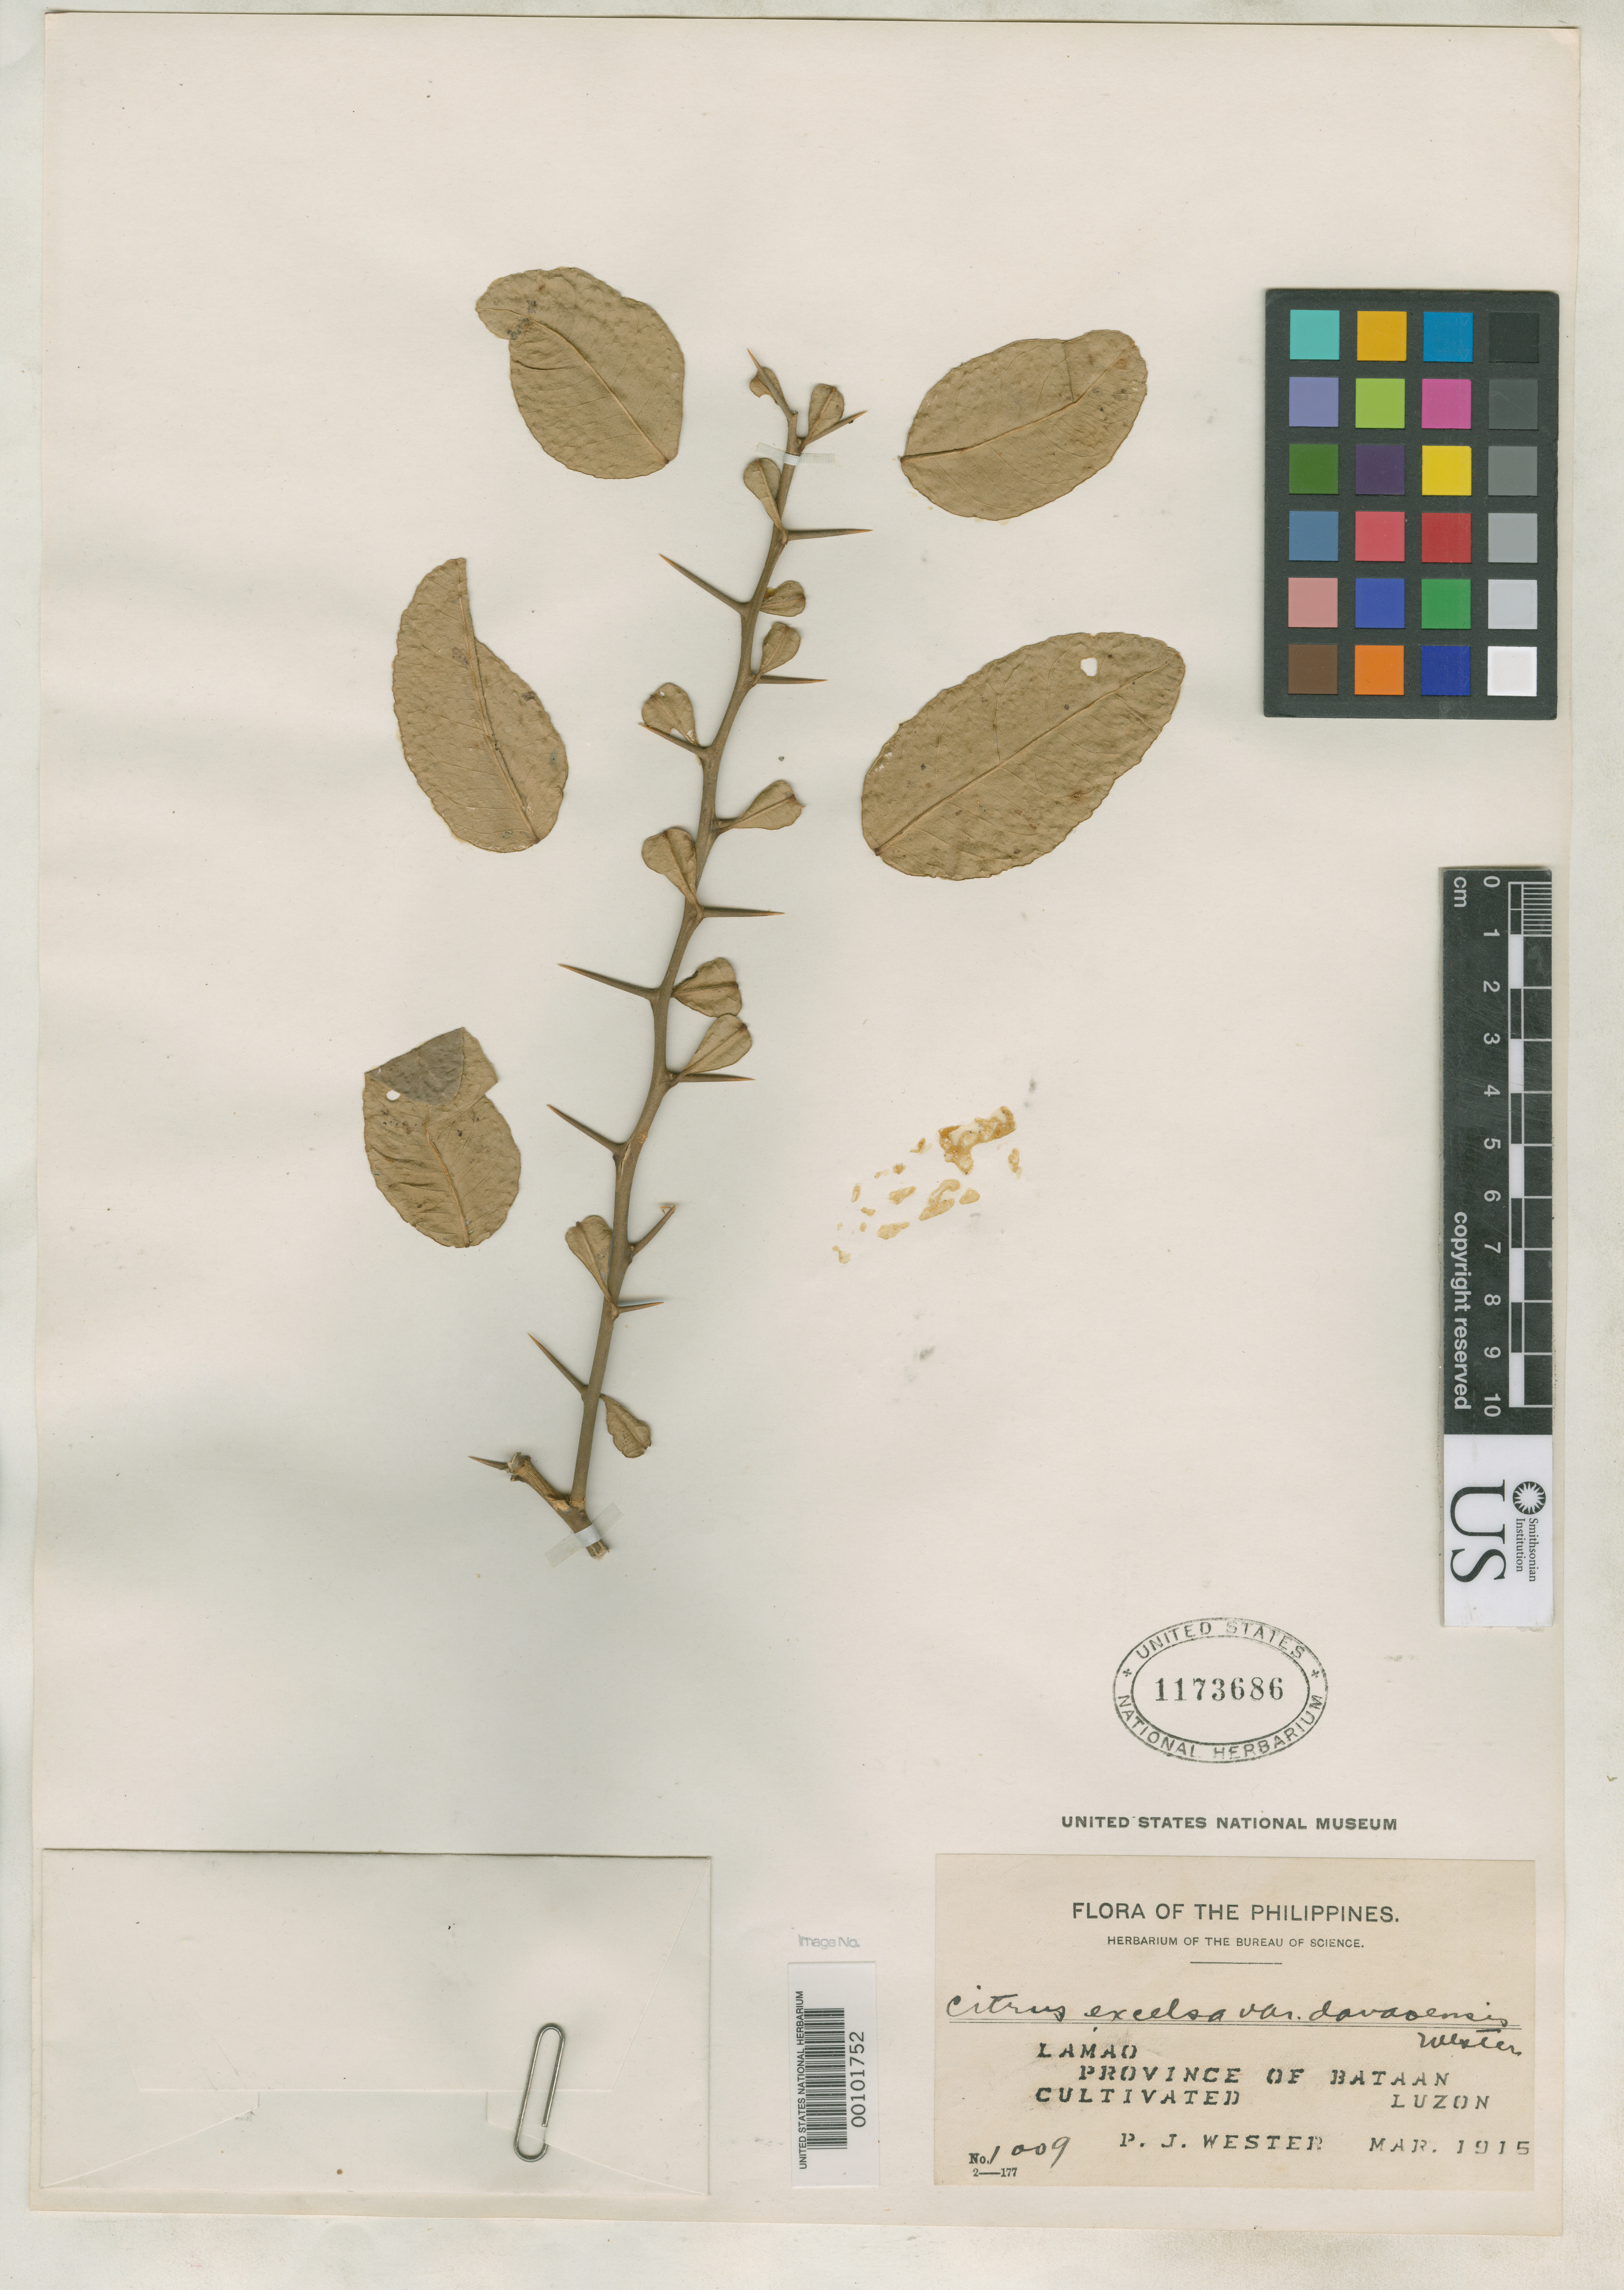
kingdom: Plantae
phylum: Tracheophyta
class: Magnoliopsida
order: Sapindales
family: Rutaceae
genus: Citrus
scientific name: Citrus x excelsa var. davaoensis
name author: Wester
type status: Type Collection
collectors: P. J. Wester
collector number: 1009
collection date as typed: Mar 1915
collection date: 1915-03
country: Philippines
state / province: Central Luzon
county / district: Bataan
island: Luzon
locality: Lamao, Province of Bataan, Luzon. Cultivated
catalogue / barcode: US 1173686